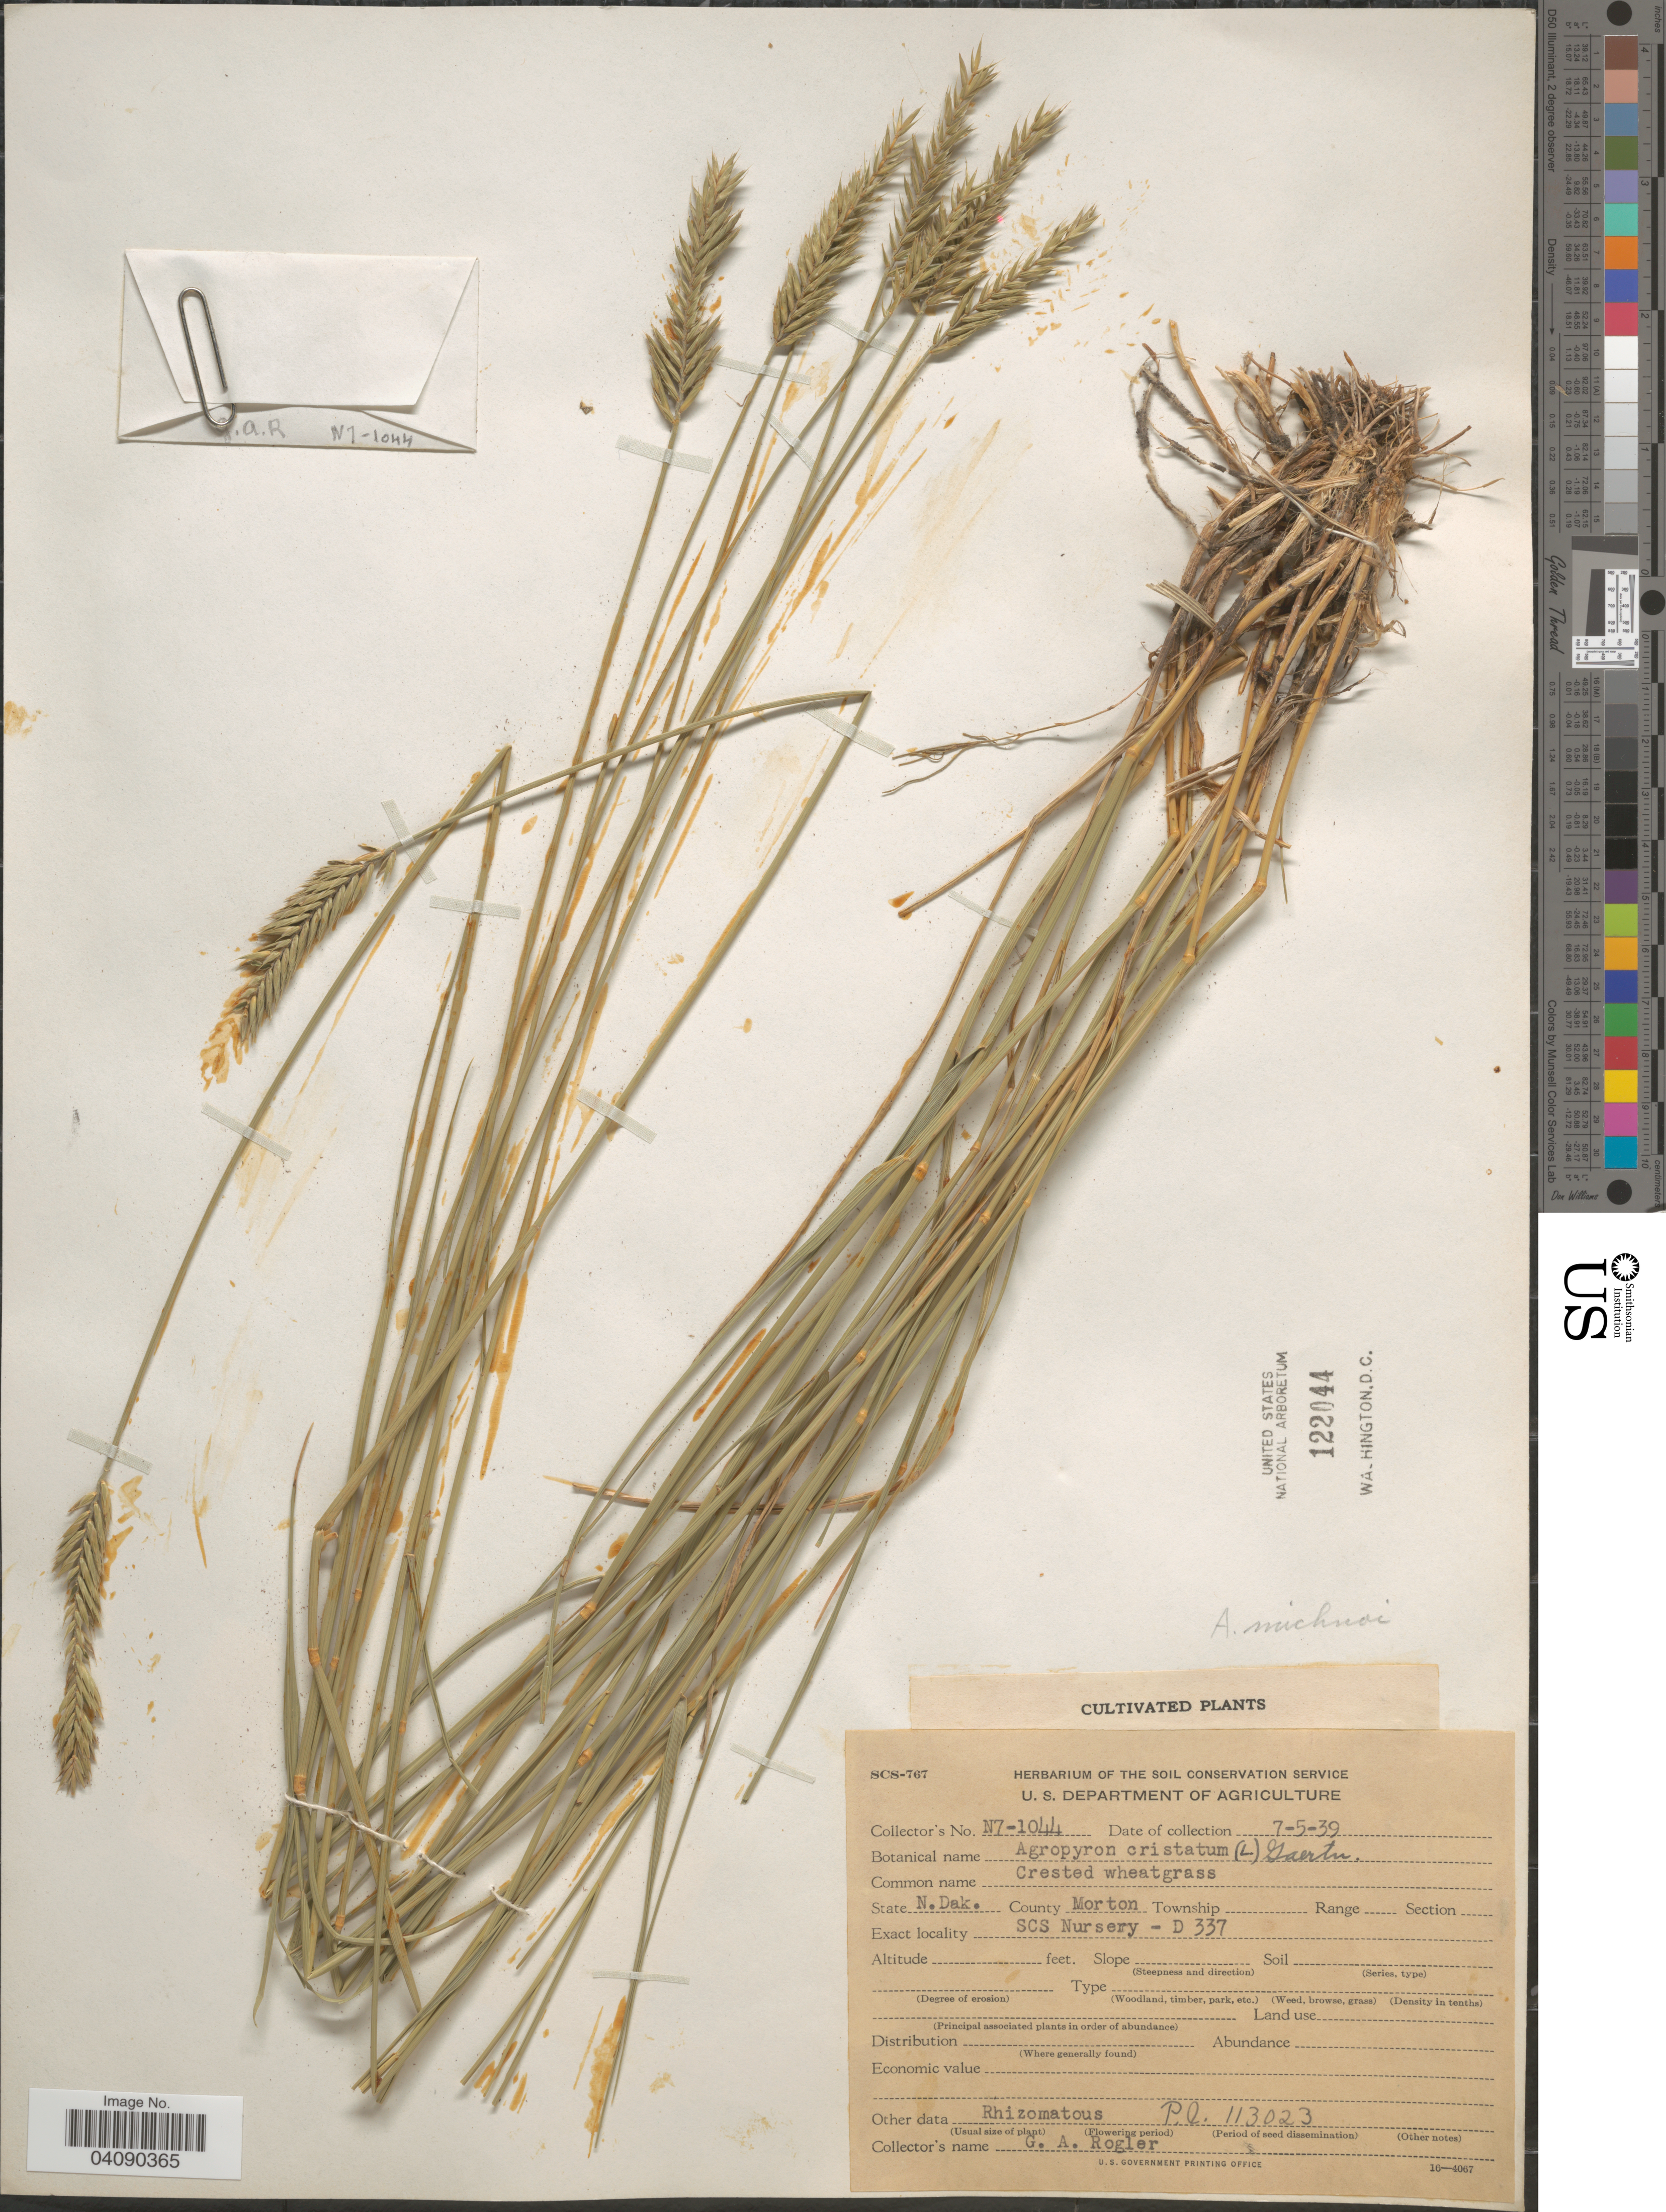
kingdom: Plantae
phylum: Tracheophyta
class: Liliopsida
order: Poales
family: Poaceae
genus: Agropyron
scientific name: Agropyron cristatum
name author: (L.) Gaertn.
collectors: G. Rogler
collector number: N7-1044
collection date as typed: Transcribed d/m/y: 5/7/39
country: United States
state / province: North Dakota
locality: County Morton. SCS Nursery - D 337.